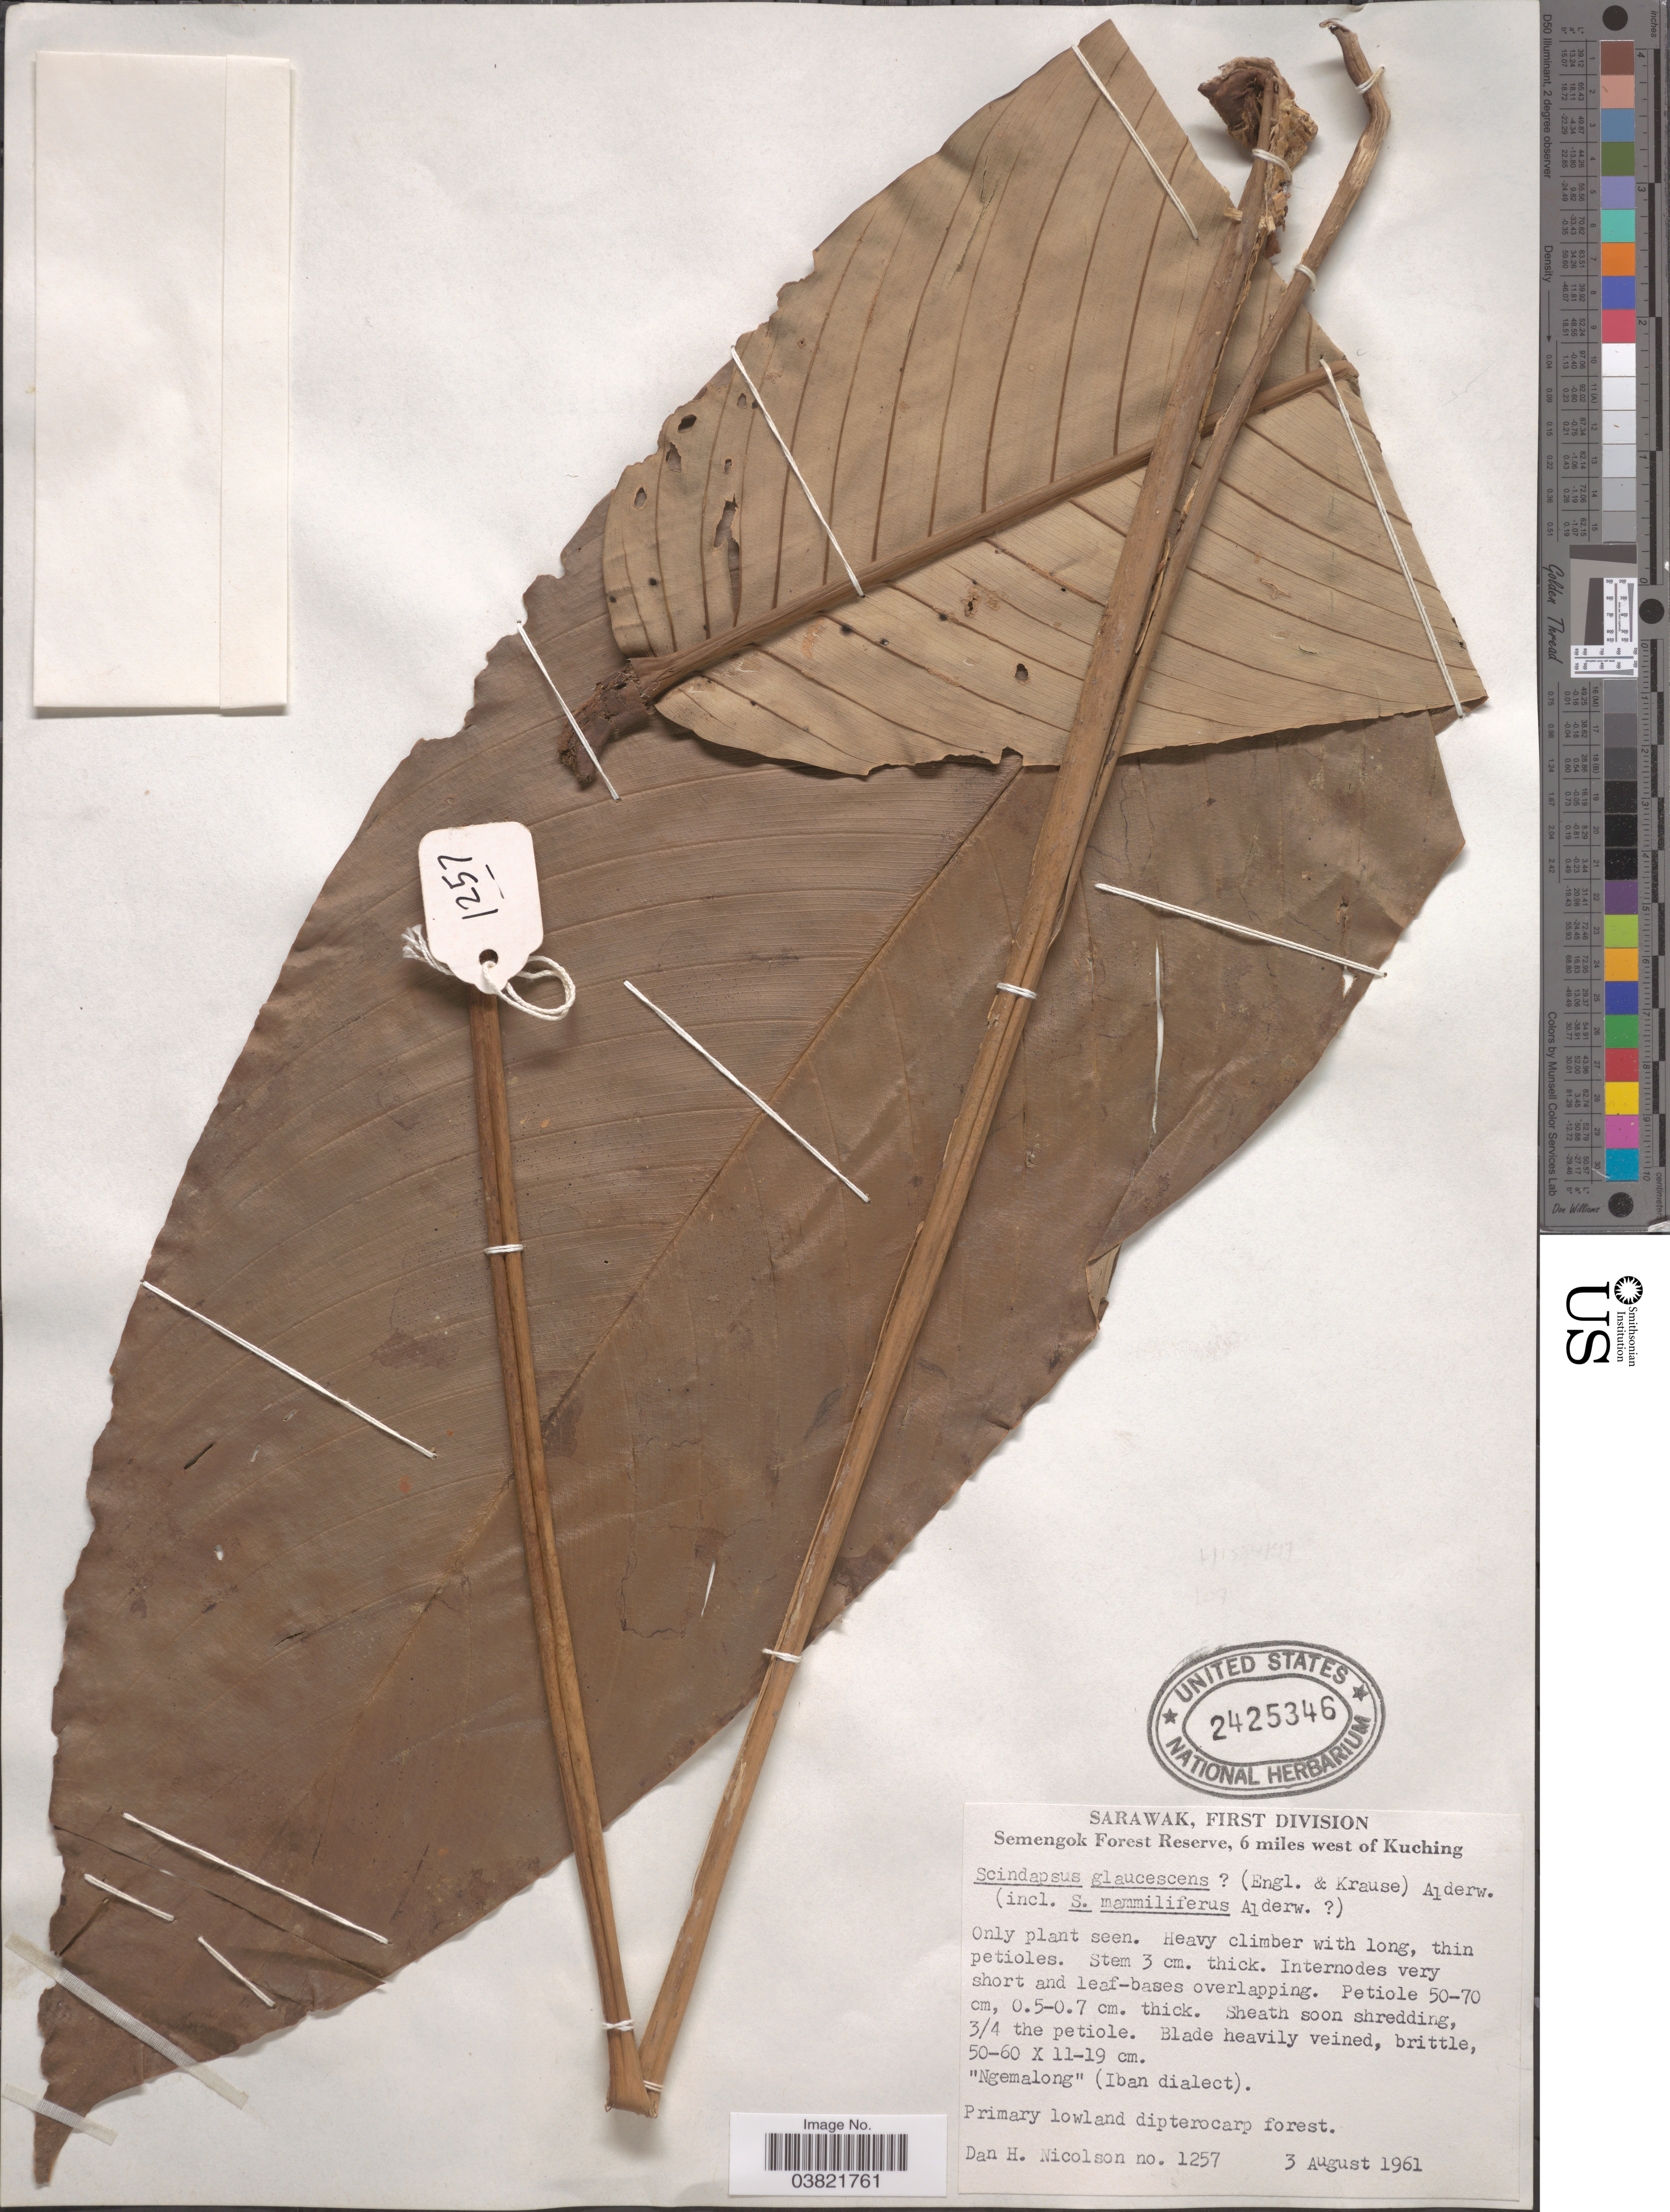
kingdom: Plantae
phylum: Tracheophyta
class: Liliopsida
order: Alismatales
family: Araceae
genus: Scindapsus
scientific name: Scindapsus glaucescens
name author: (Engl. & K. Krause) Alderw.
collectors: D. H. Nicolson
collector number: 1257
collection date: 1961-08-03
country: Malaysia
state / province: Sarawak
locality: First Division. Semengok Forest Reserve, 6 miles west of Kuching.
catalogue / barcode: US 2425346